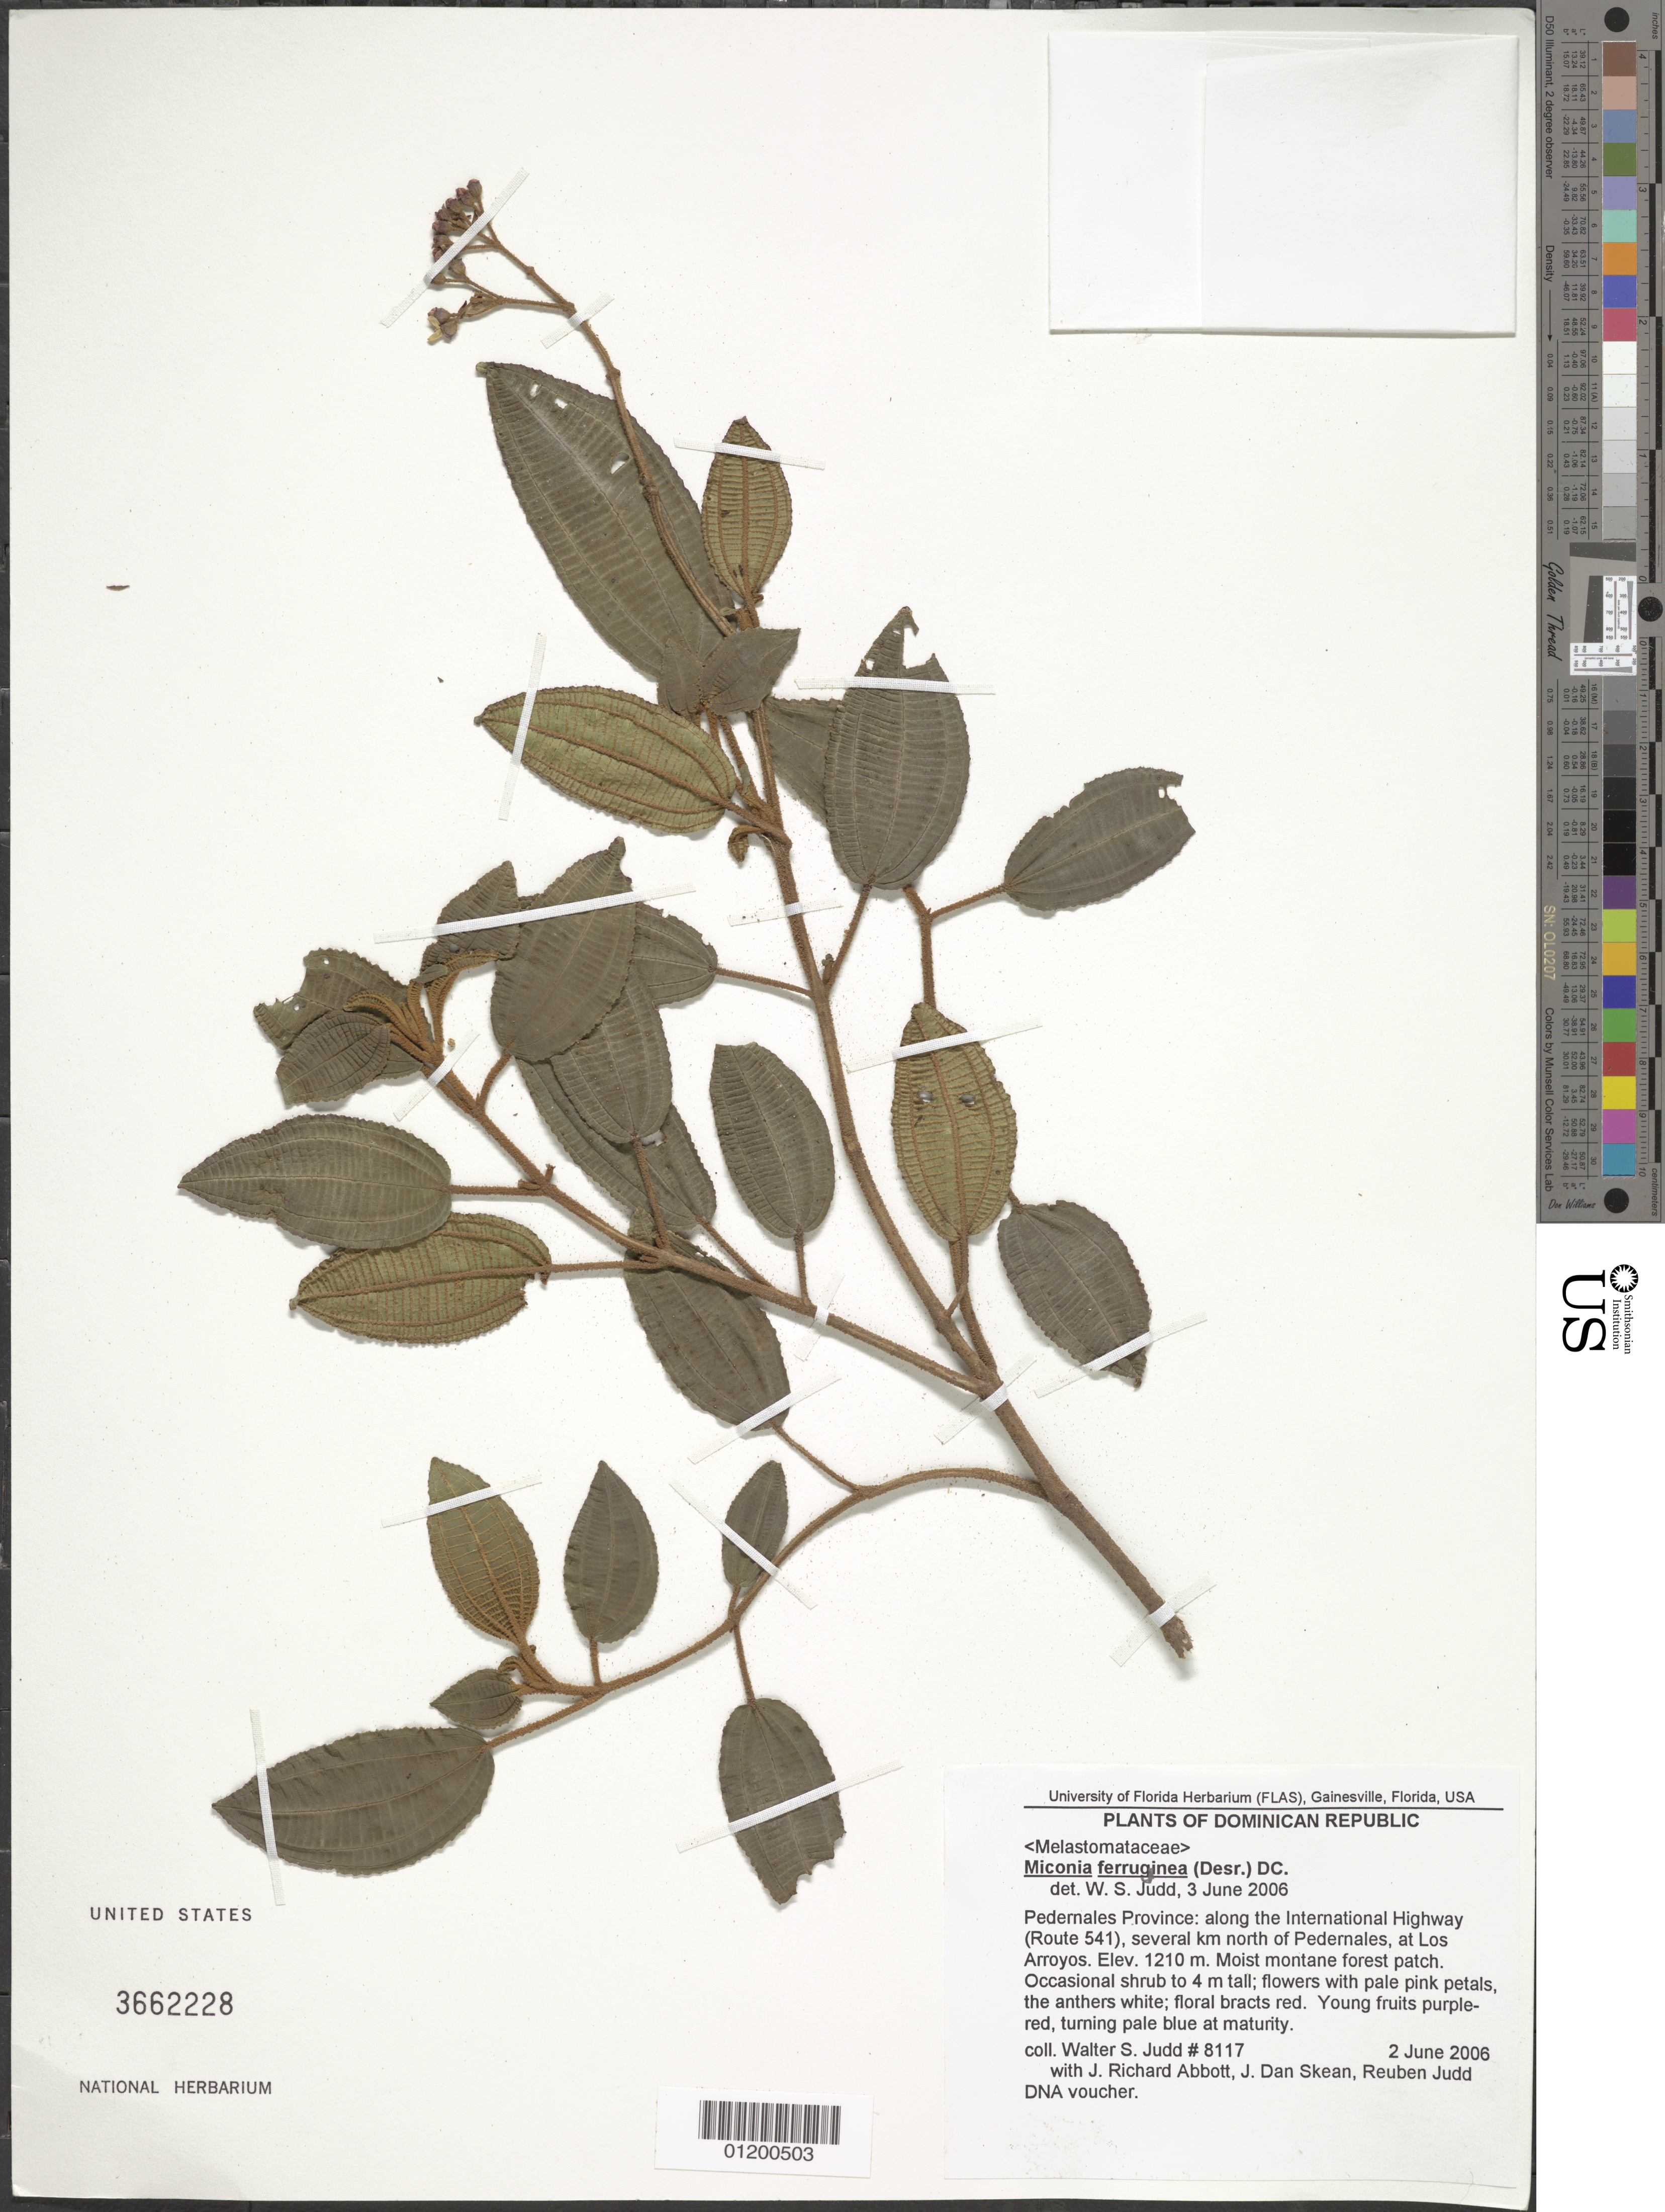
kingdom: Plantae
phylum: Tracheophyta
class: Magnoliopsida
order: Myrtales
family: Melastomataceae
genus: Miconia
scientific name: Miconia ferruginea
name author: (Desr.) DC.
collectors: W. Judd, J. R. Abbott, J. Skean & R. Judd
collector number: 8117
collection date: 2006-06-02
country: Dominican Republic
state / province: Pedernales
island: Hispaniola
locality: Along the International Highway (Route 541), several km N of Pedernales, at Los Arroyos. DNA voucher.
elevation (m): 1210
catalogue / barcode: US 3662228